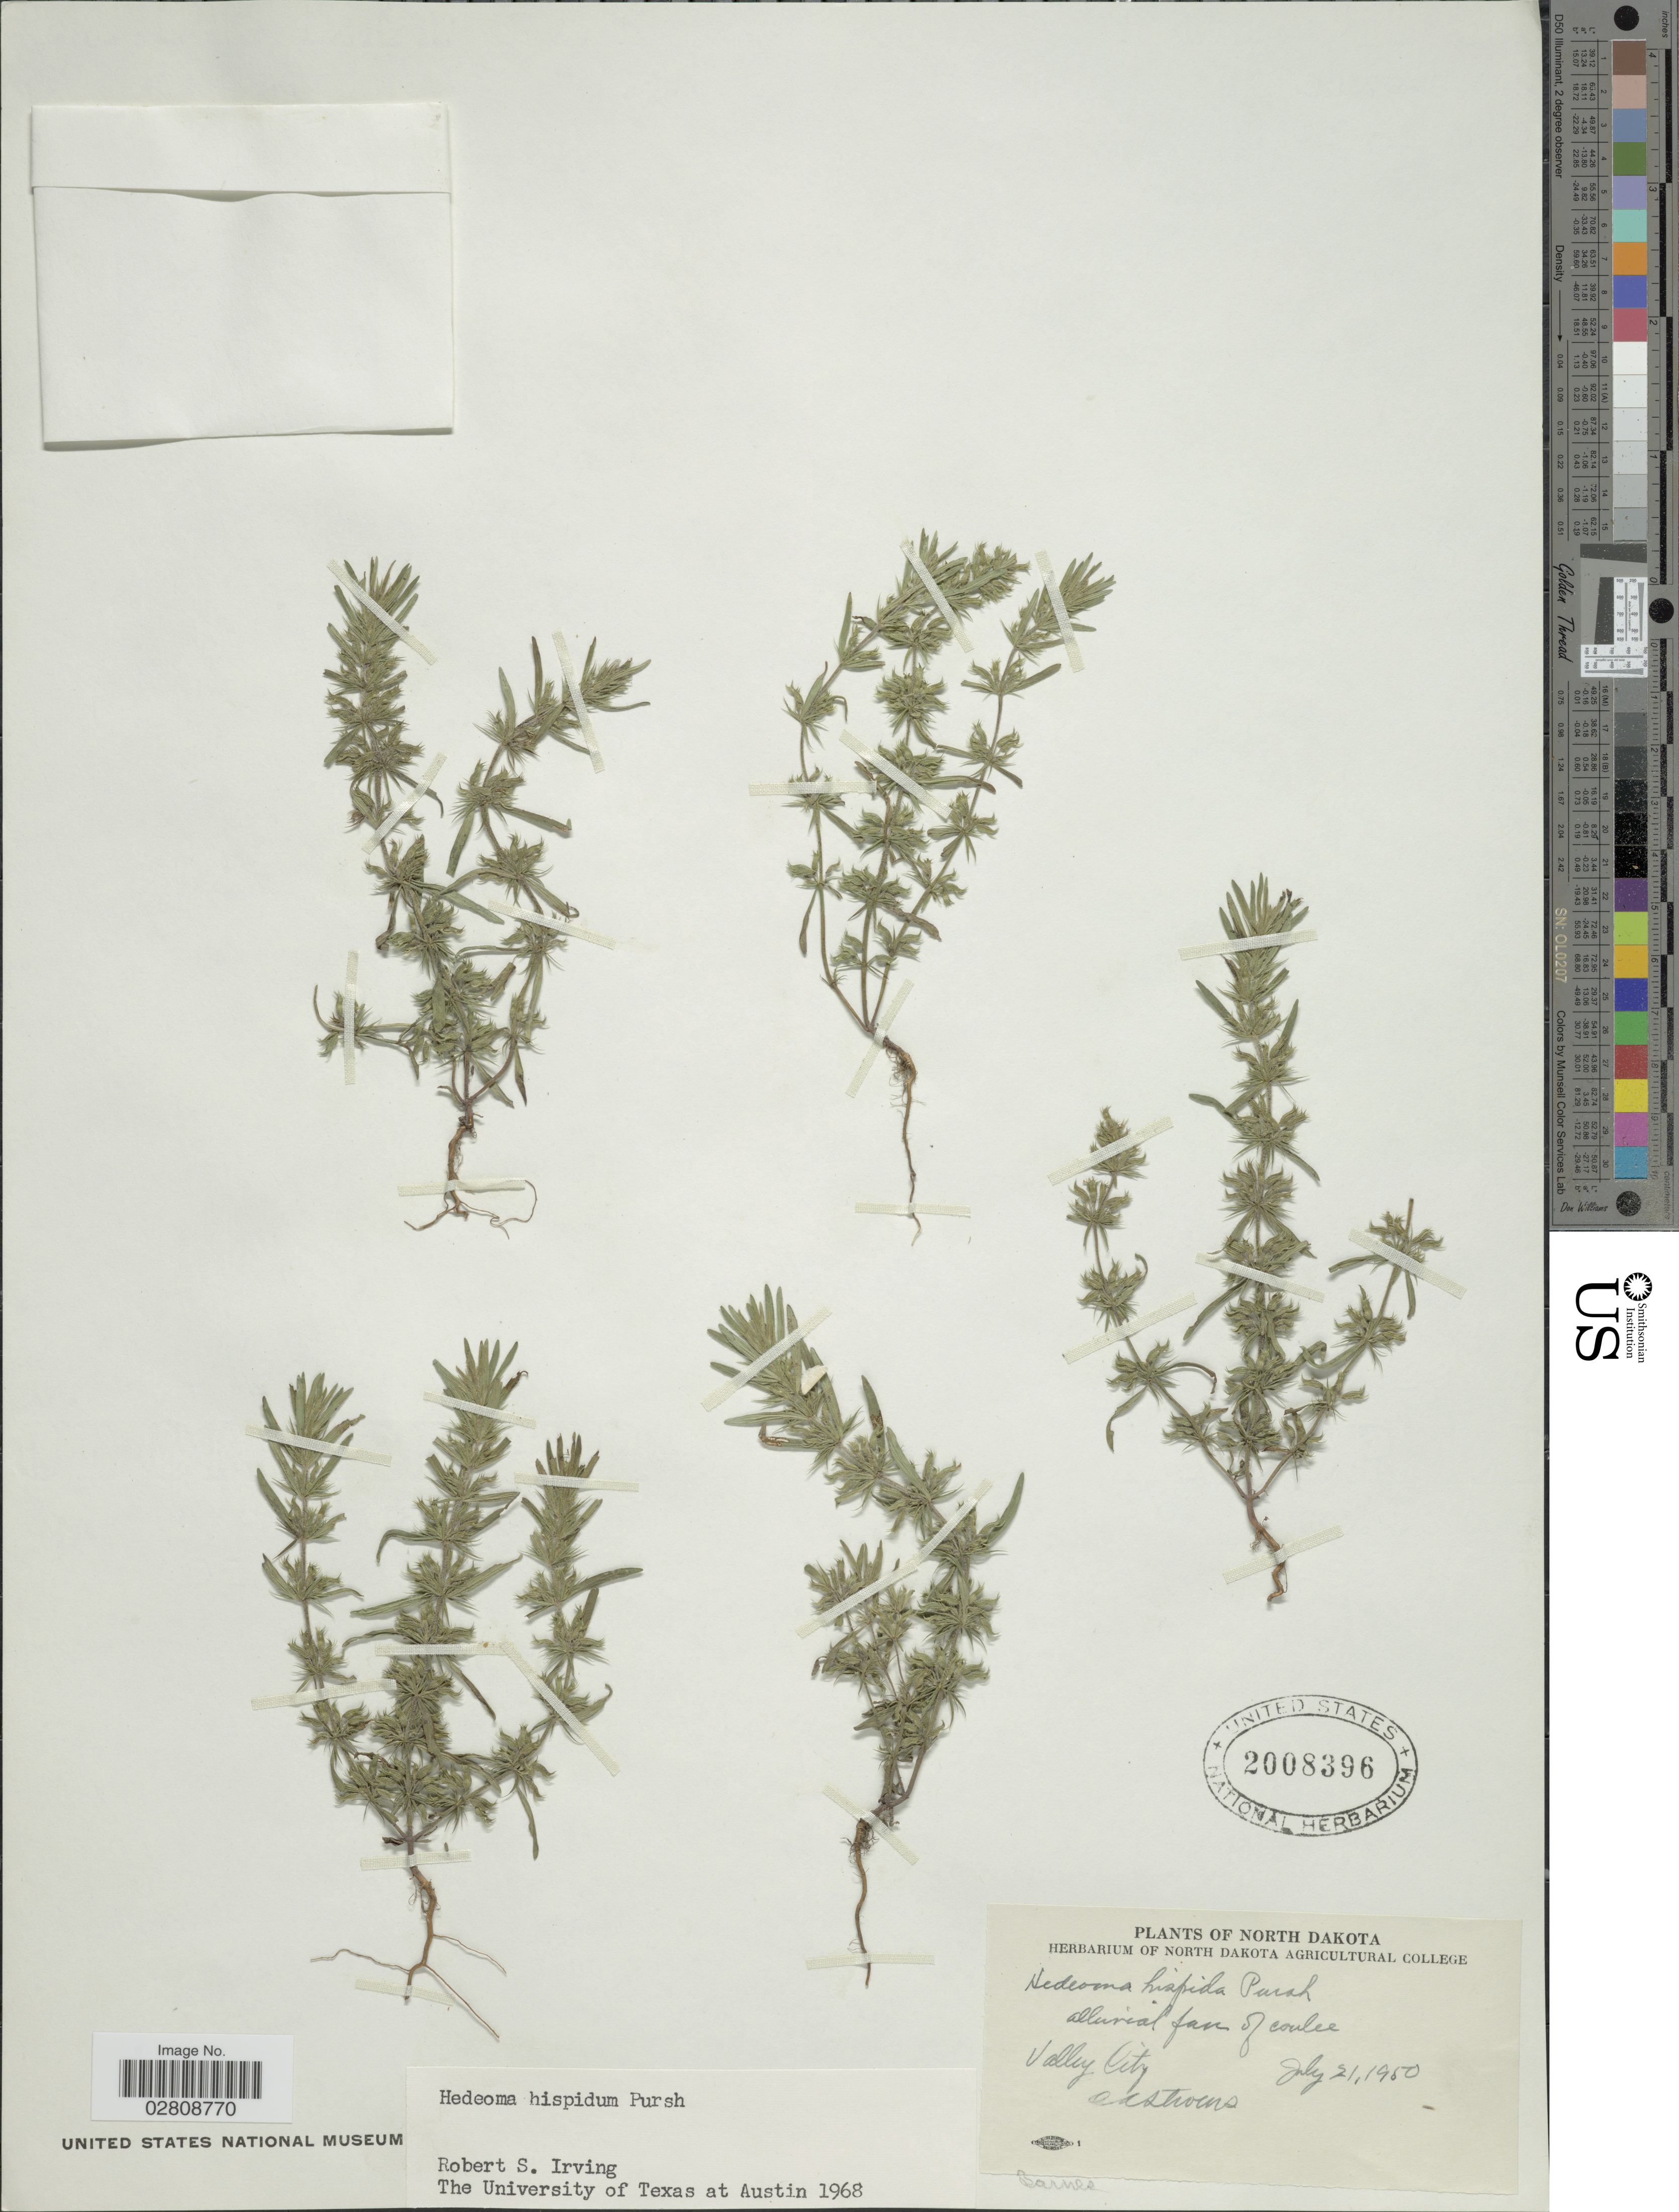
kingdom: Plantae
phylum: Tracheophyta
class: Magnoliopsida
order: Lamiales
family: Lamiaceae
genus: Hedeoma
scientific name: Hedeoma hispida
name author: Pursh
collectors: O. A. Stevens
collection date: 1950-07-21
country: United States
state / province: North Dakota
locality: Valley City. Barnes.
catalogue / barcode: US 2008396